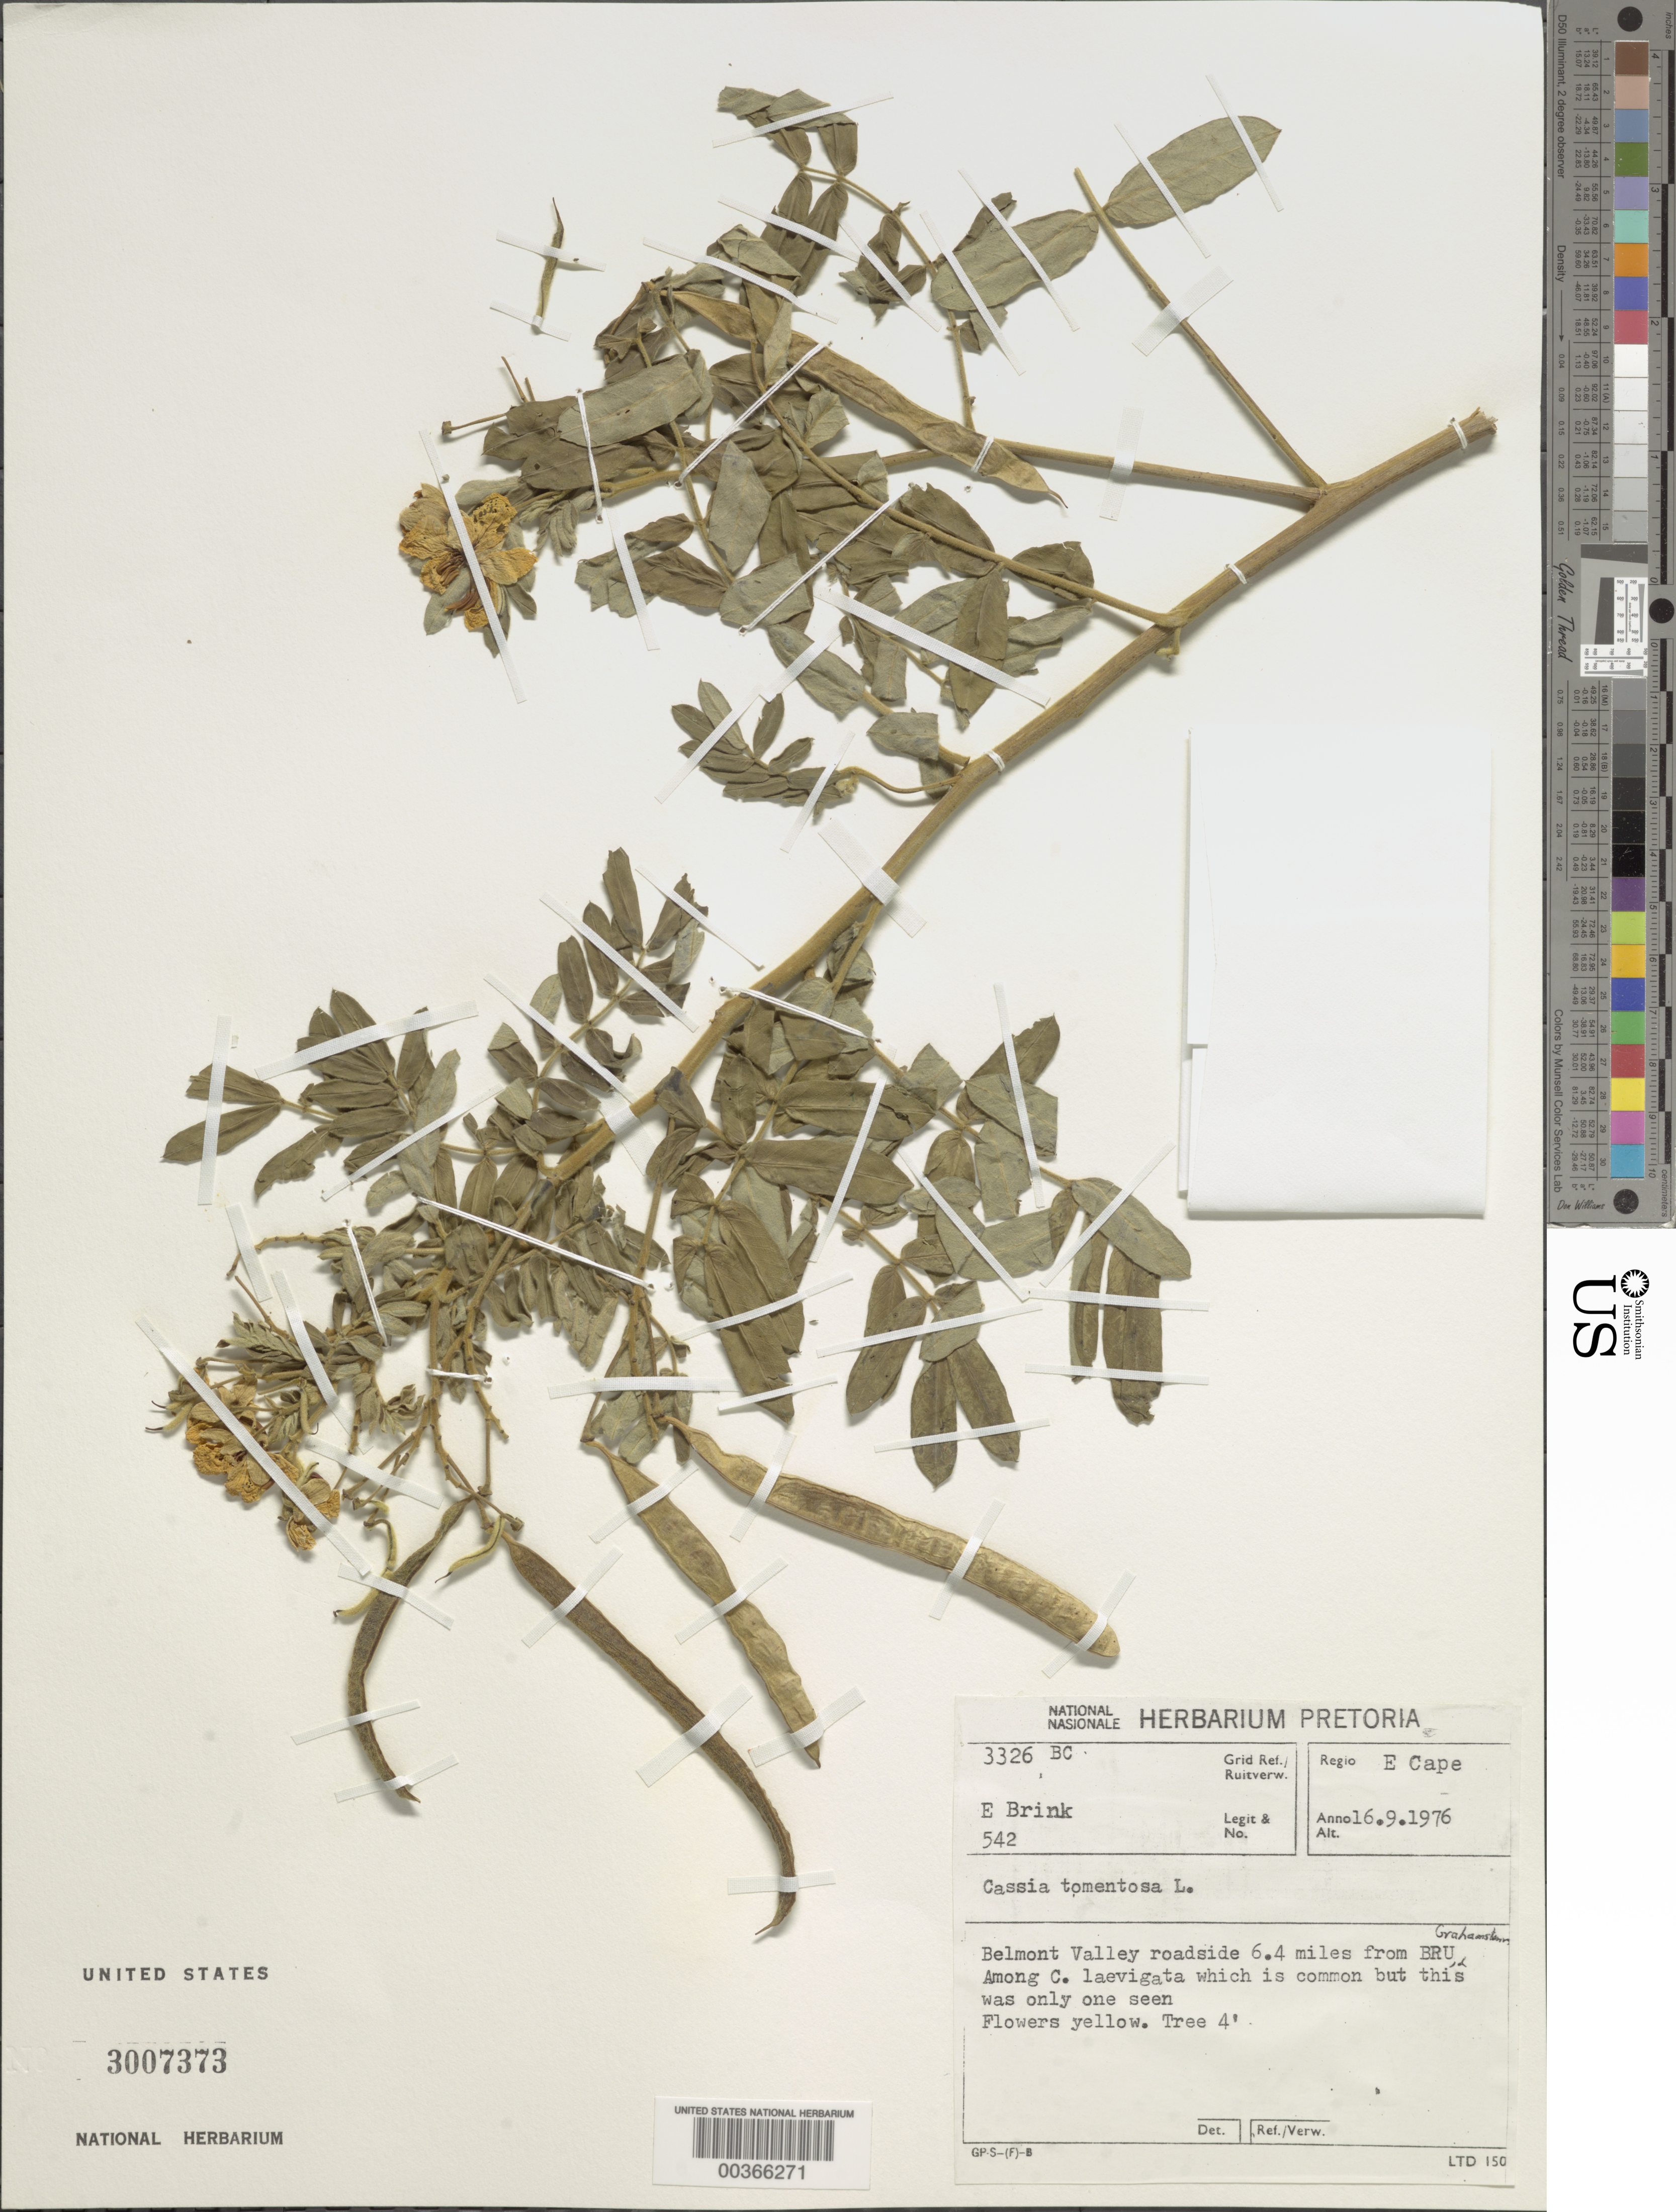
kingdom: Plantae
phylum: Tracheophyta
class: Magnoliopsida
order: Fabales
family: Fabaceae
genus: Senna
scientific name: Senna tomentosa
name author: Batka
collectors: E. Brink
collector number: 542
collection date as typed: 16 Sep 1976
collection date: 1976-09-16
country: South Africa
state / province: Eastern Cape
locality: Belmont valley roadside, 6.4 mi from bru, grahamstown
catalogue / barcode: US 3007373